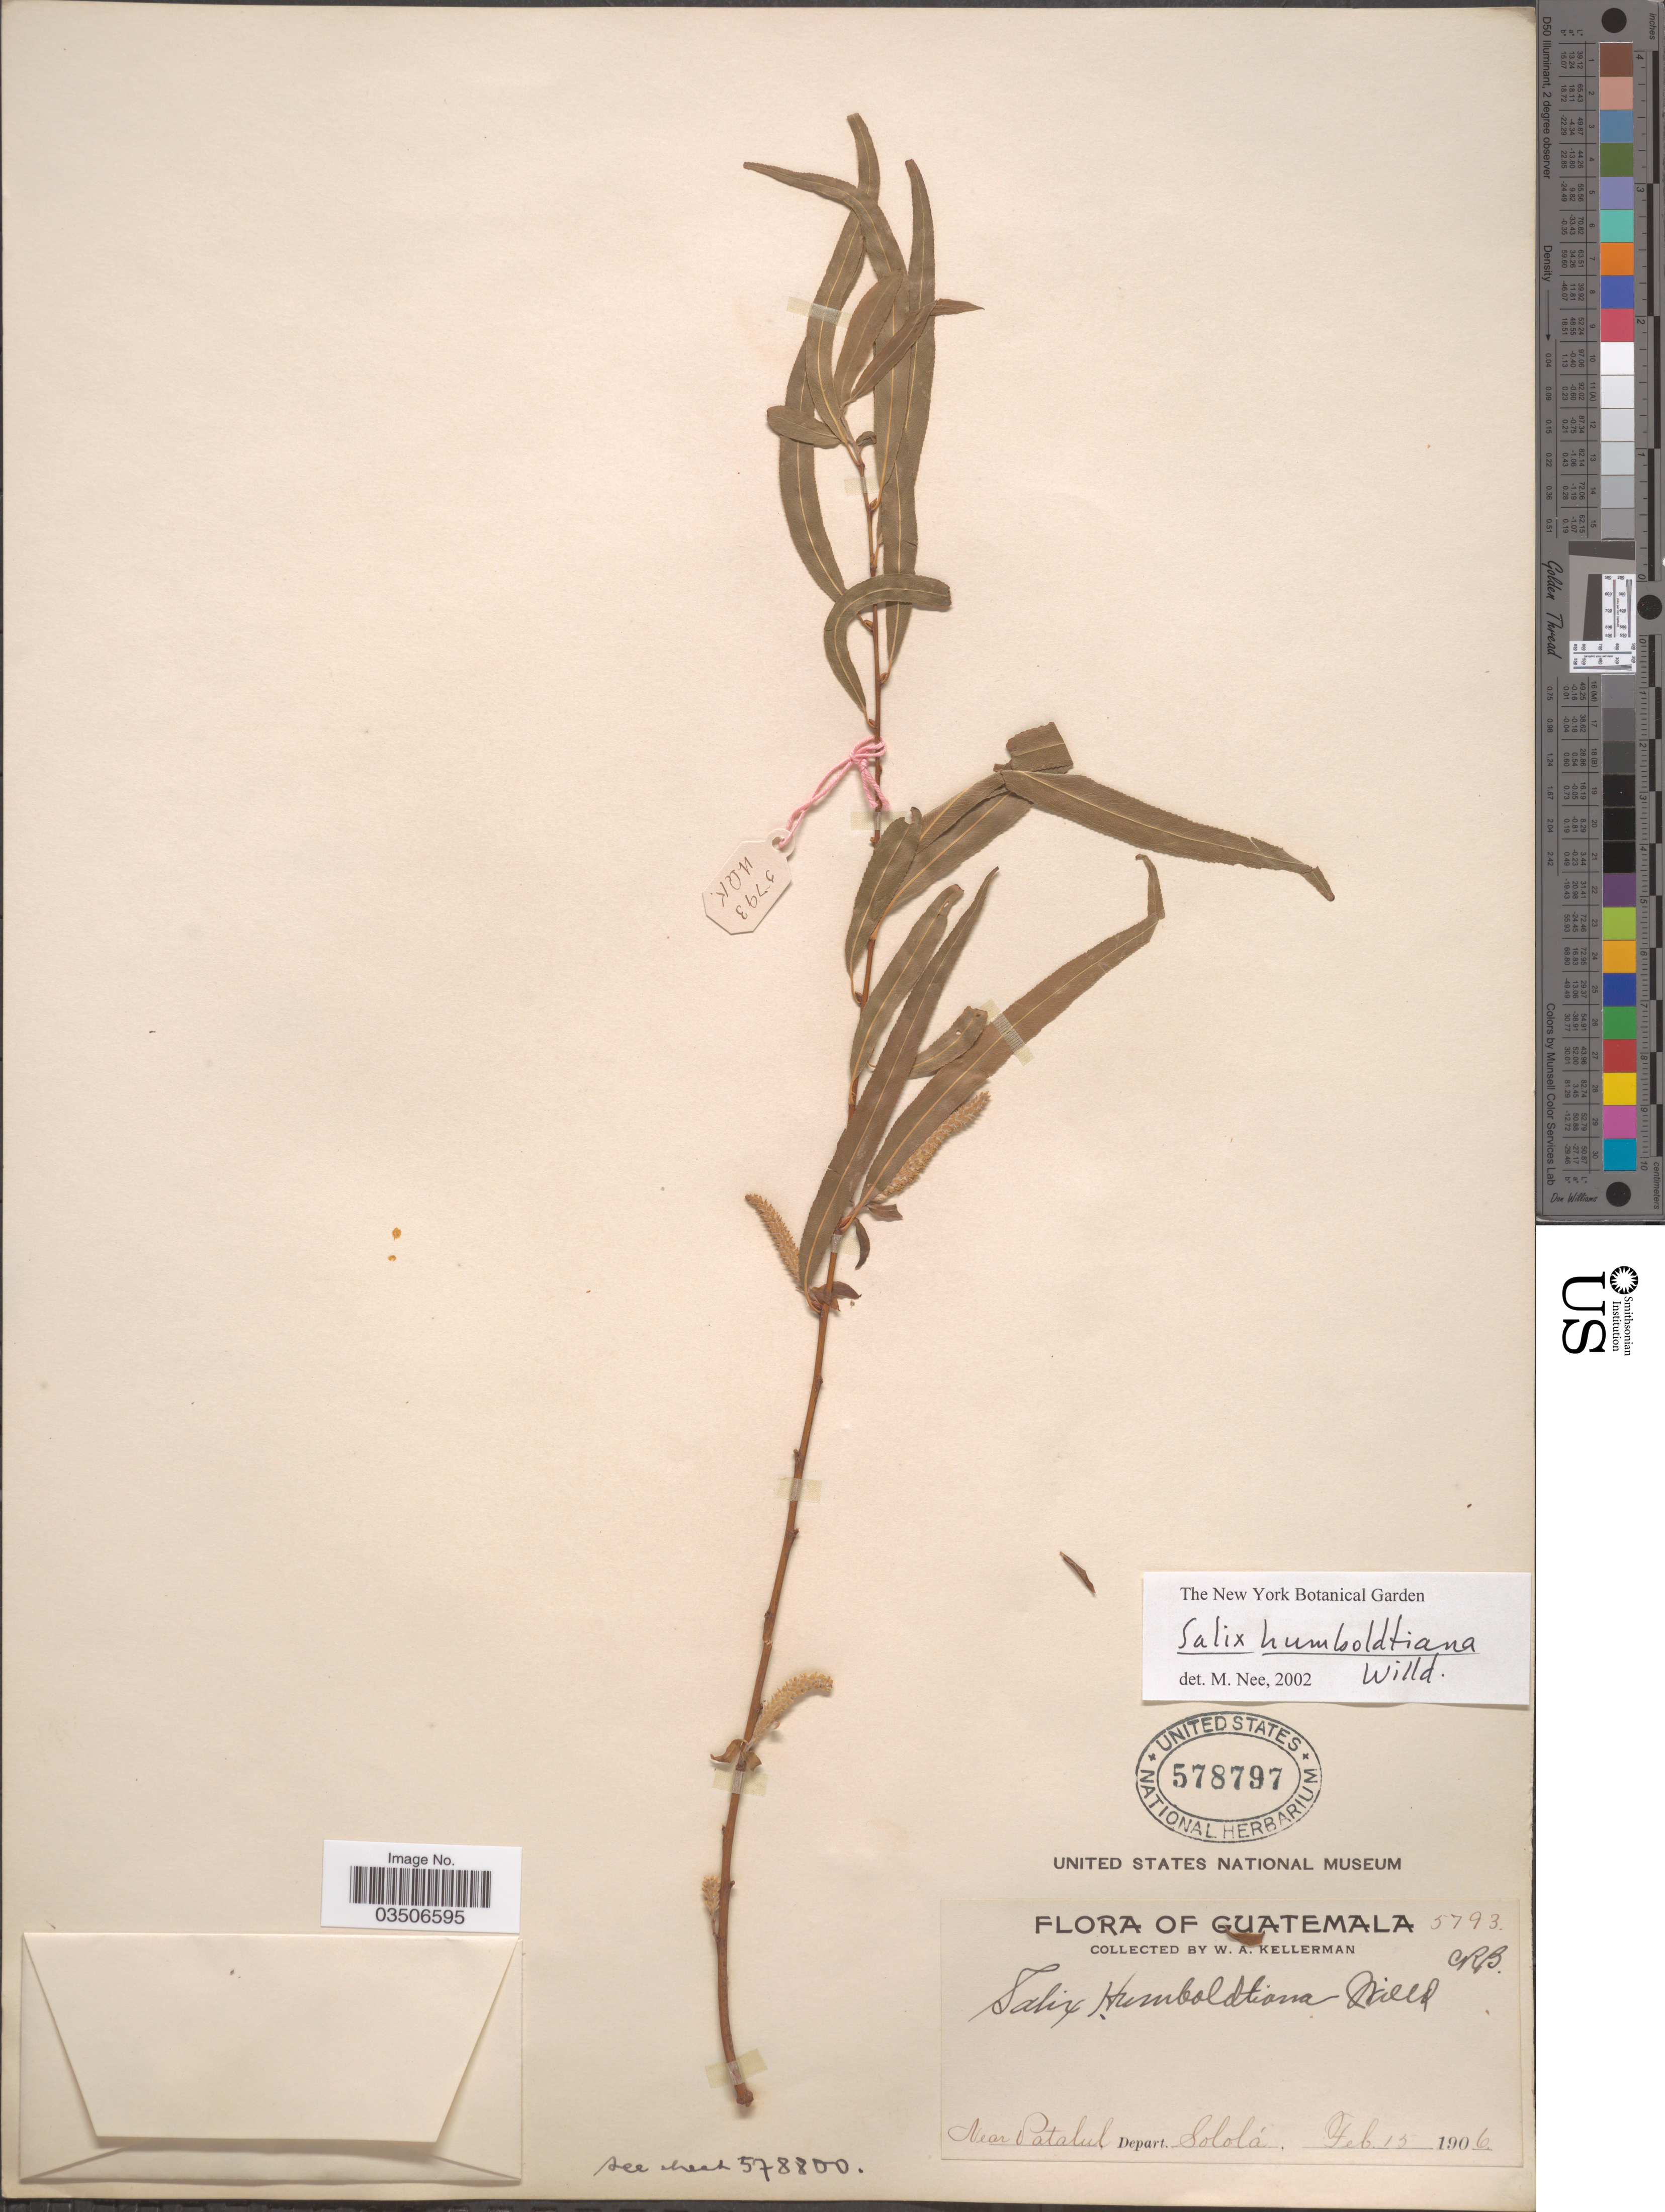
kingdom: Plantae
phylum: Tracheophyta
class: Magnoliopsida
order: Malpighiales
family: Salicaceae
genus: Salix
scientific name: Salix humboldtiana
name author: Willd.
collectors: W. Kellerman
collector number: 5793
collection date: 1906-02-15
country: Guatemala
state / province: Sololá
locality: Near Patalul, Depart. Sololá.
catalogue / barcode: US 578797